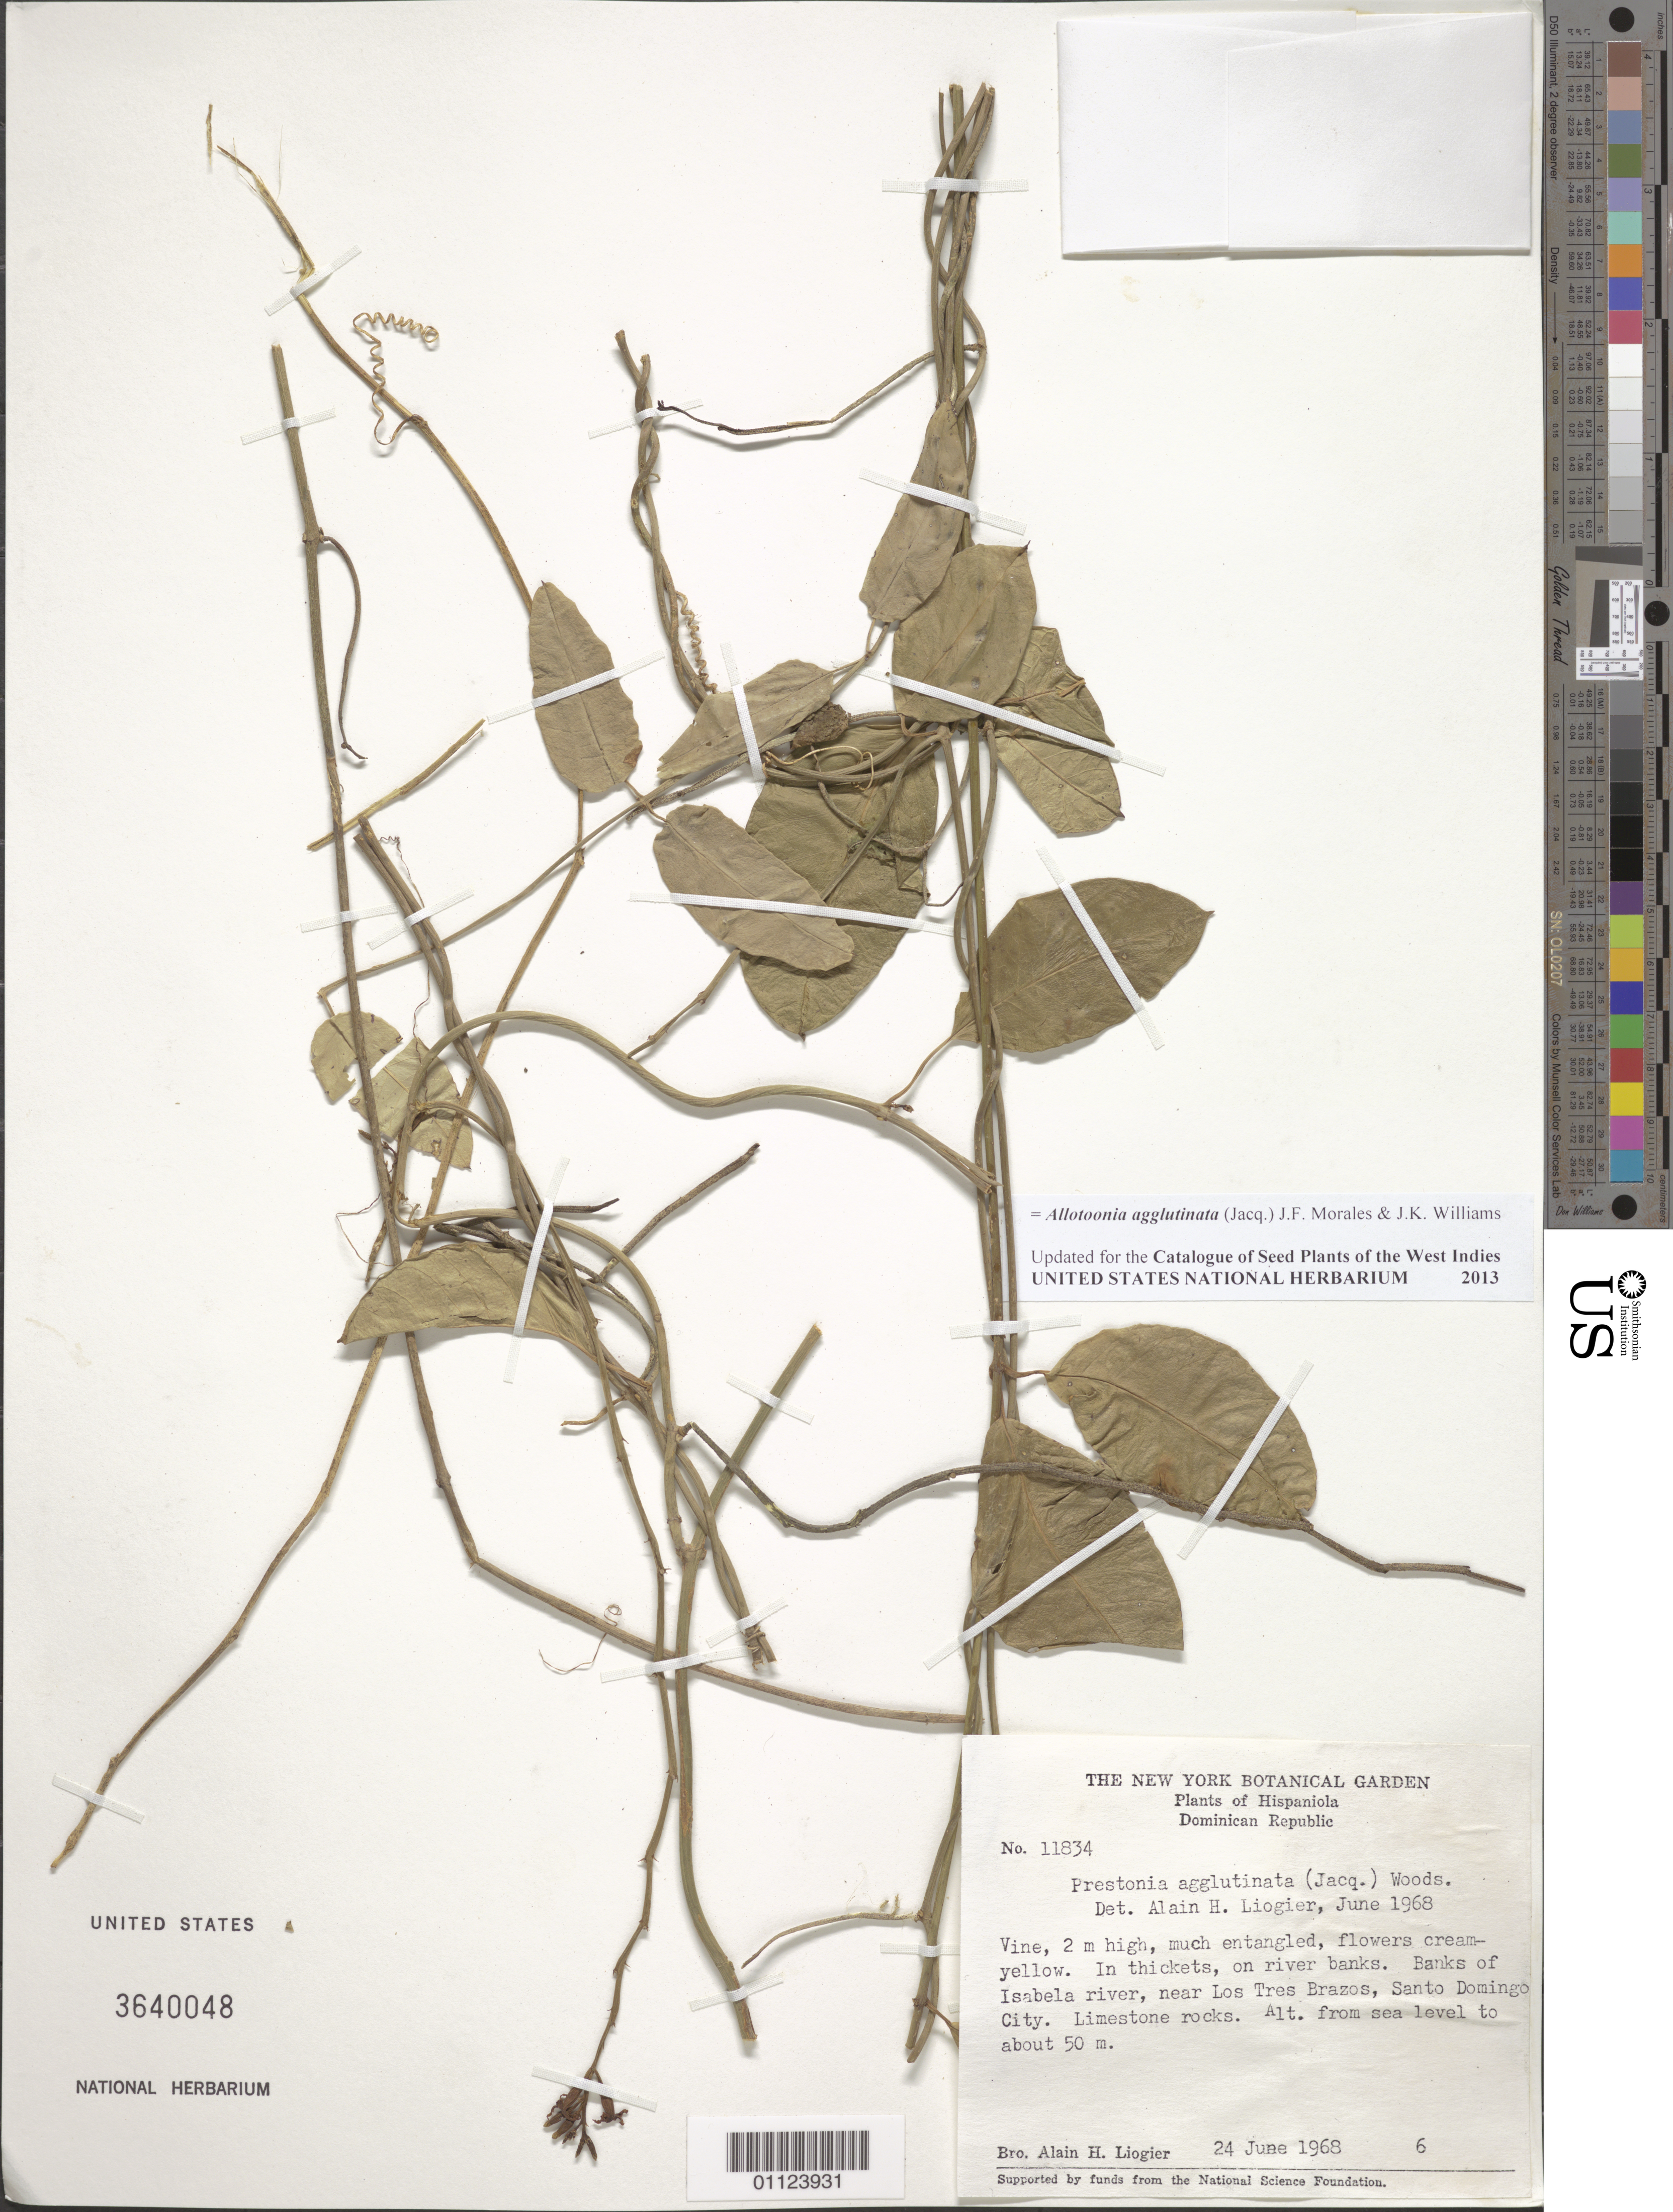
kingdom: Plantae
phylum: Tracheophyta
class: Magnoliopsida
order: Gentianales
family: Apocynaceae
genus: Allotoonia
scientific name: Allotoonia agglutinata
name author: (Jacq.) J.F. Morales & J.K. Williams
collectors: A. H. Liogier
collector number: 11834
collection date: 1968-06-24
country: Dominican Republic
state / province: Santo Domingo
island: Hispaniola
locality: Santo Domingo City; Isabela River, near Los Tres Brazos.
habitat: Limestone rocks; in thickets, on riverbanks.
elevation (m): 0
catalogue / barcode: US 3640048